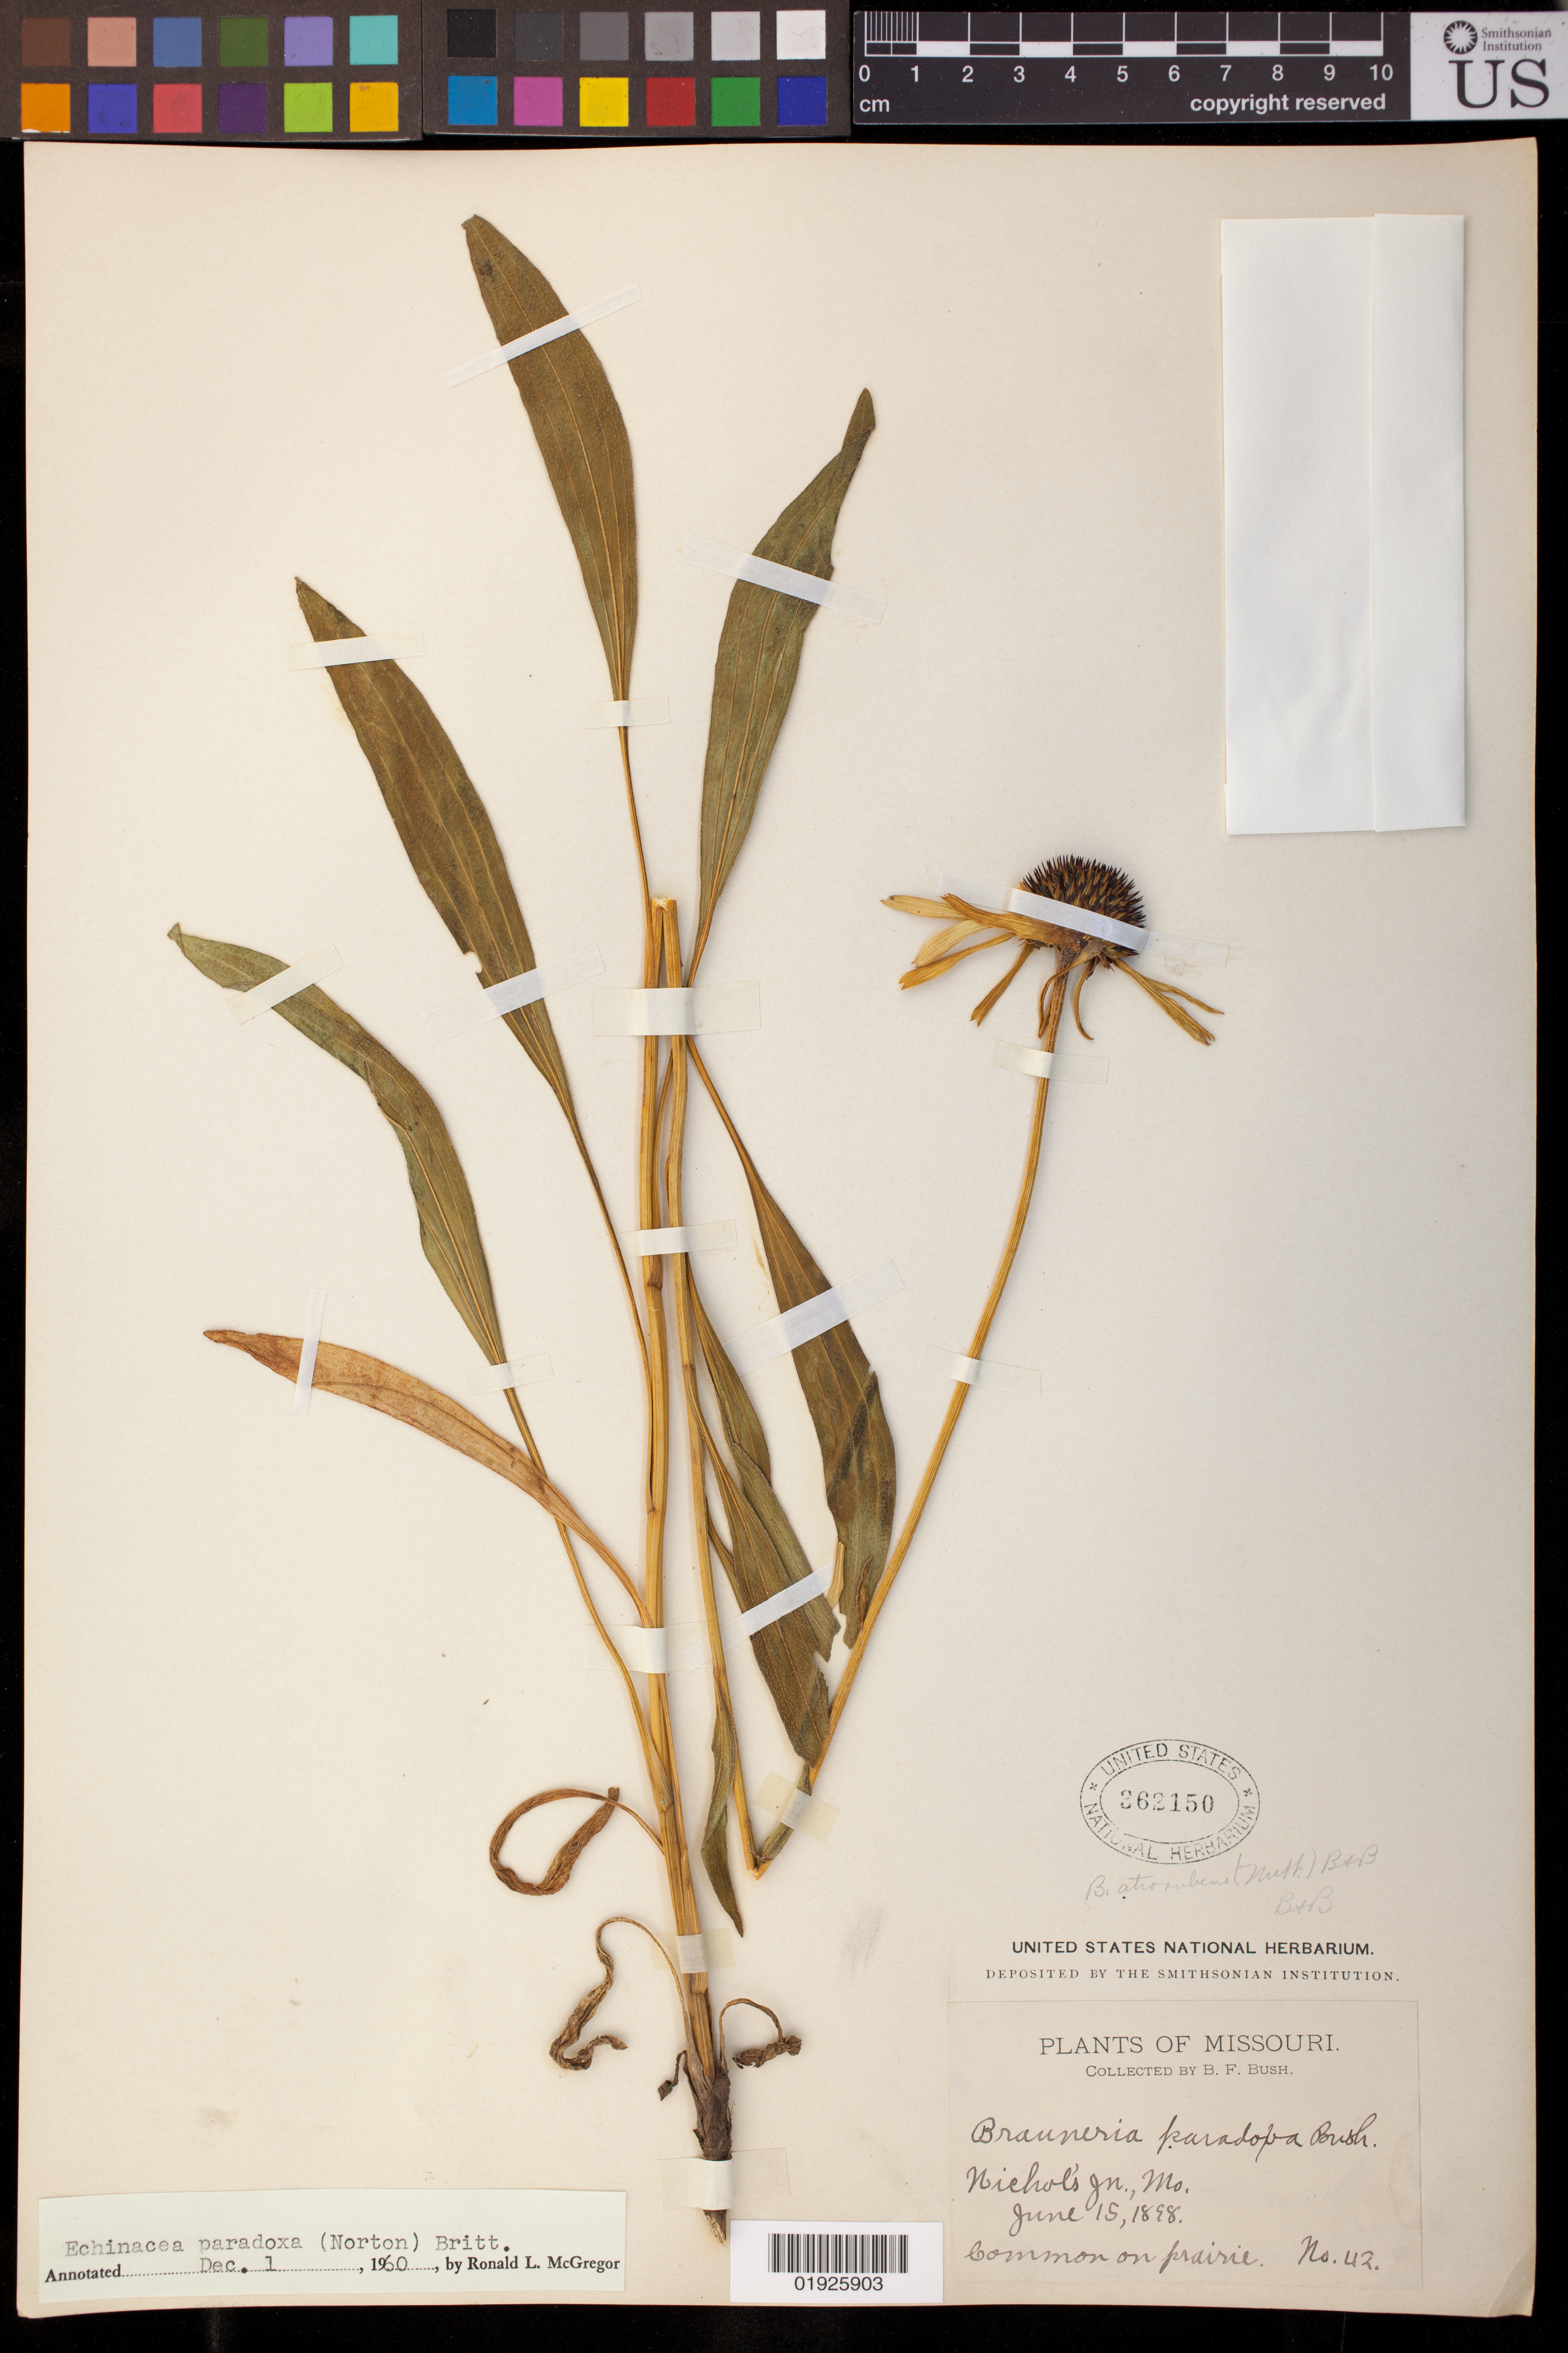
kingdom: Plantae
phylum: Tracheophyta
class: Magnoliopsida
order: Asterales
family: Asteraceae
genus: Echinacea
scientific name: Echinacea paradoxa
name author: (Norton) Britton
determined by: McGregor, R. L.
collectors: B. F. Bush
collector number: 42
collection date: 1898-06-15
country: United States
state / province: Missouri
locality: Nichols' Jn.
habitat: Common on prairie.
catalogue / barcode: US 362150